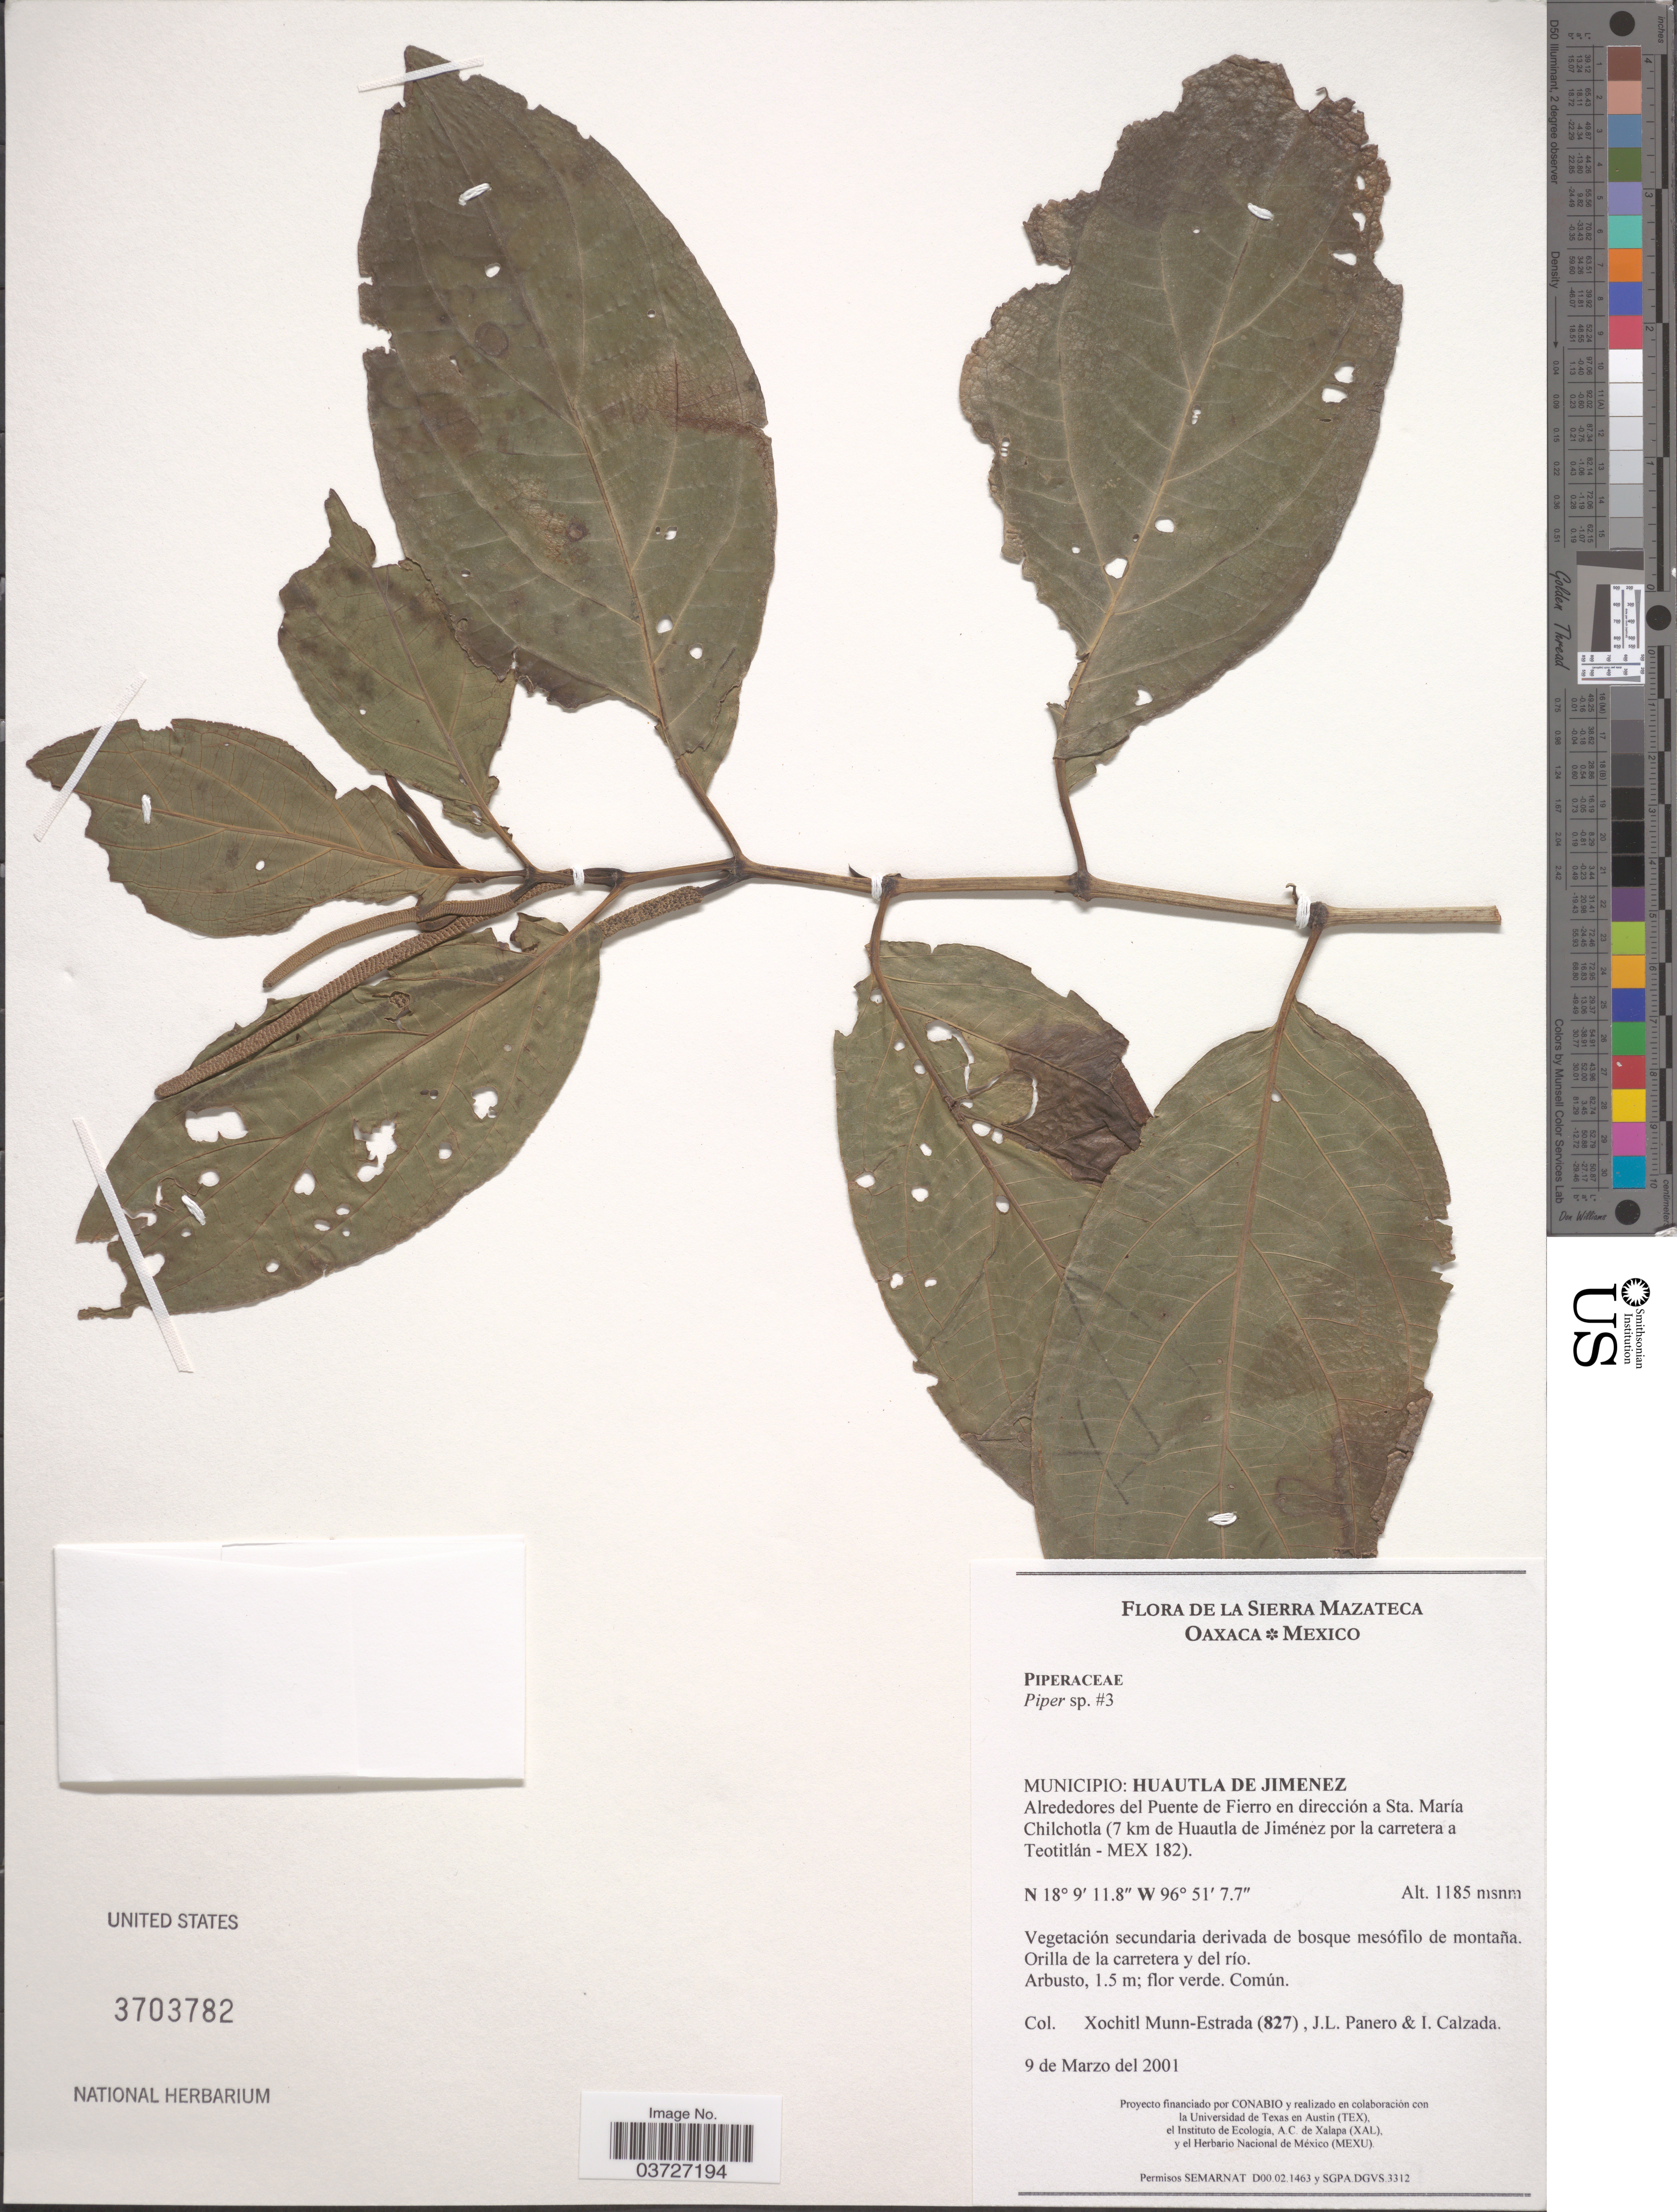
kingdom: Plantae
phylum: Tracheophyta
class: Magnoliopsida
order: Piperales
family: Piperaceae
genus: Piper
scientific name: Piper sp.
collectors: X. Munn-Estrada, J. L. Panero & I. Calzada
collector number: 827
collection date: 2001-03-09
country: Mexico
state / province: Oaxaca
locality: Sierra Mazateca. Municipio: Huautla de Jimenez. Alrededores del Puente de Fierro en dirección a Sta. María Chilchotla (7 km de Huautla de Jiménez por la carretera a Teotitlán - Mex 182).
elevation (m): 1185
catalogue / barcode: US 3703782